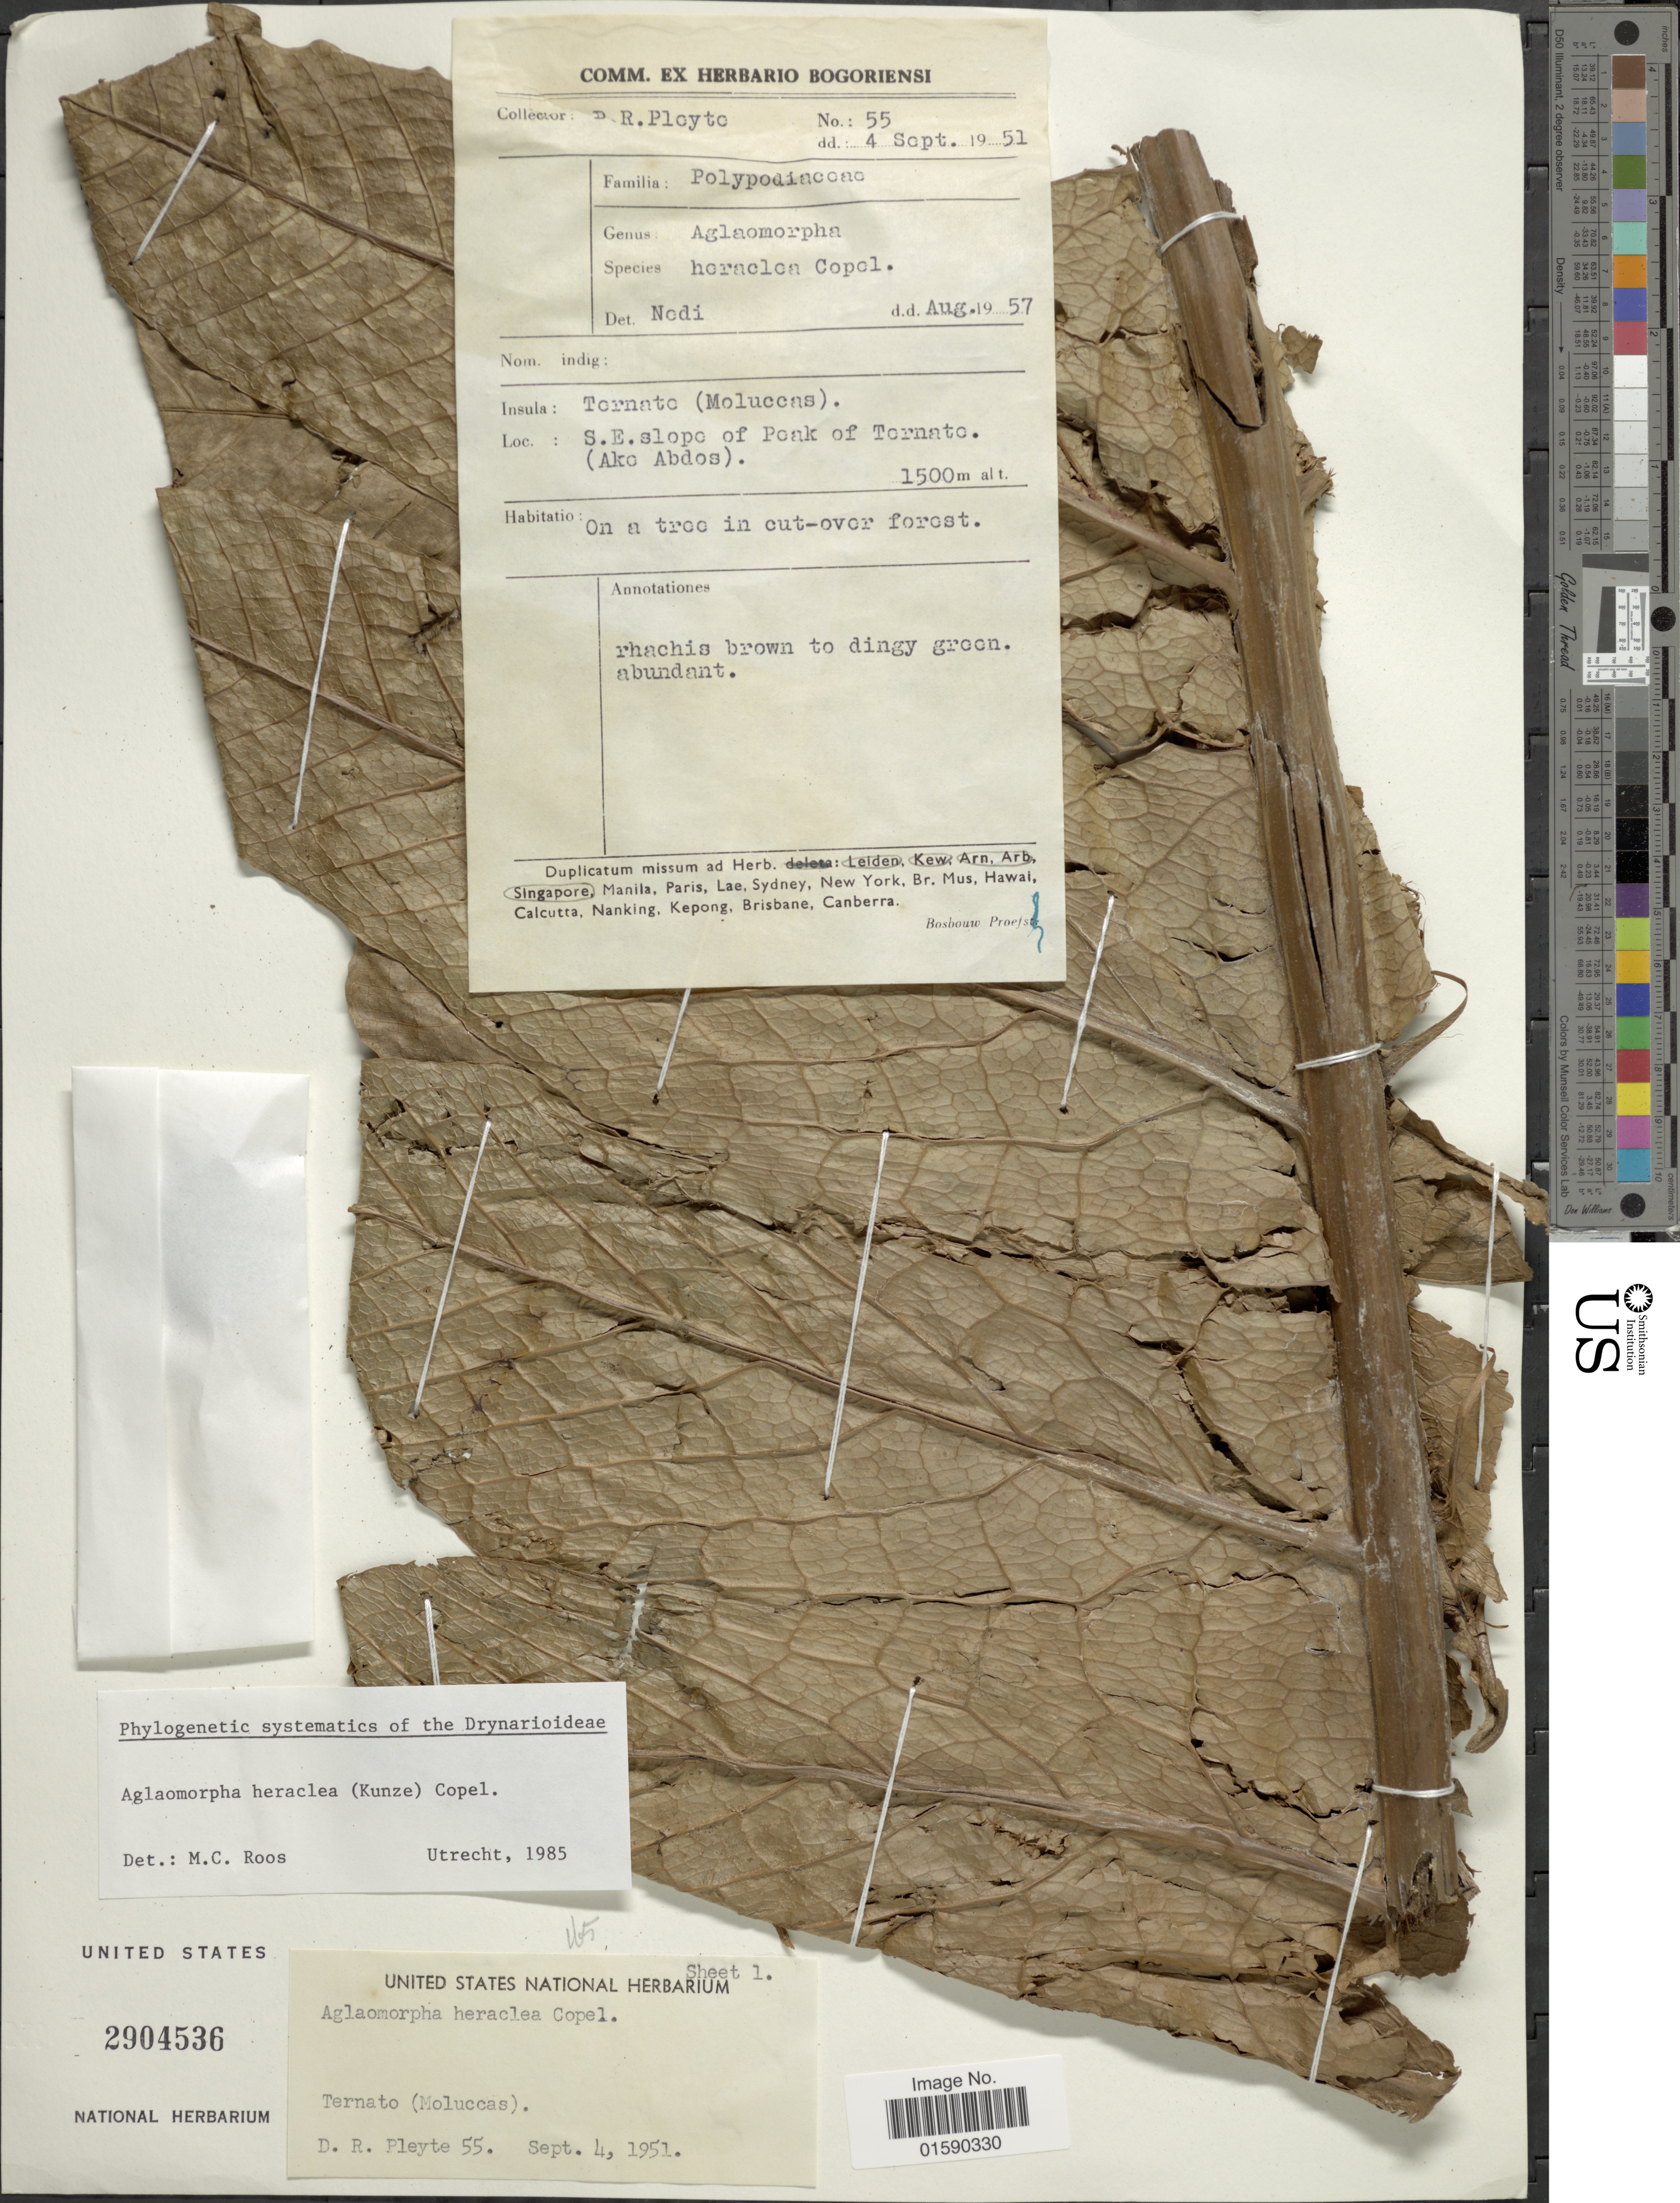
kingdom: Plantae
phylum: Tracheophyta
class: Polypodiopsida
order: Polypodiales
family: Polypodiaceae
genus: Aglaomorpha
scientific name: Aglaomorpha heraclea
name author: (Kunze) Copel.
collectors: D. Pleyte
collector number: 55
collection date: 1951-09-04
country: Indonesia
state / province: Maluku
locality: Ternato (Moluccas). S.E. slope of Peak of Ternato. (Ako Abdos).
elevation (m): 1500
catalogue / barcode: US 2904536